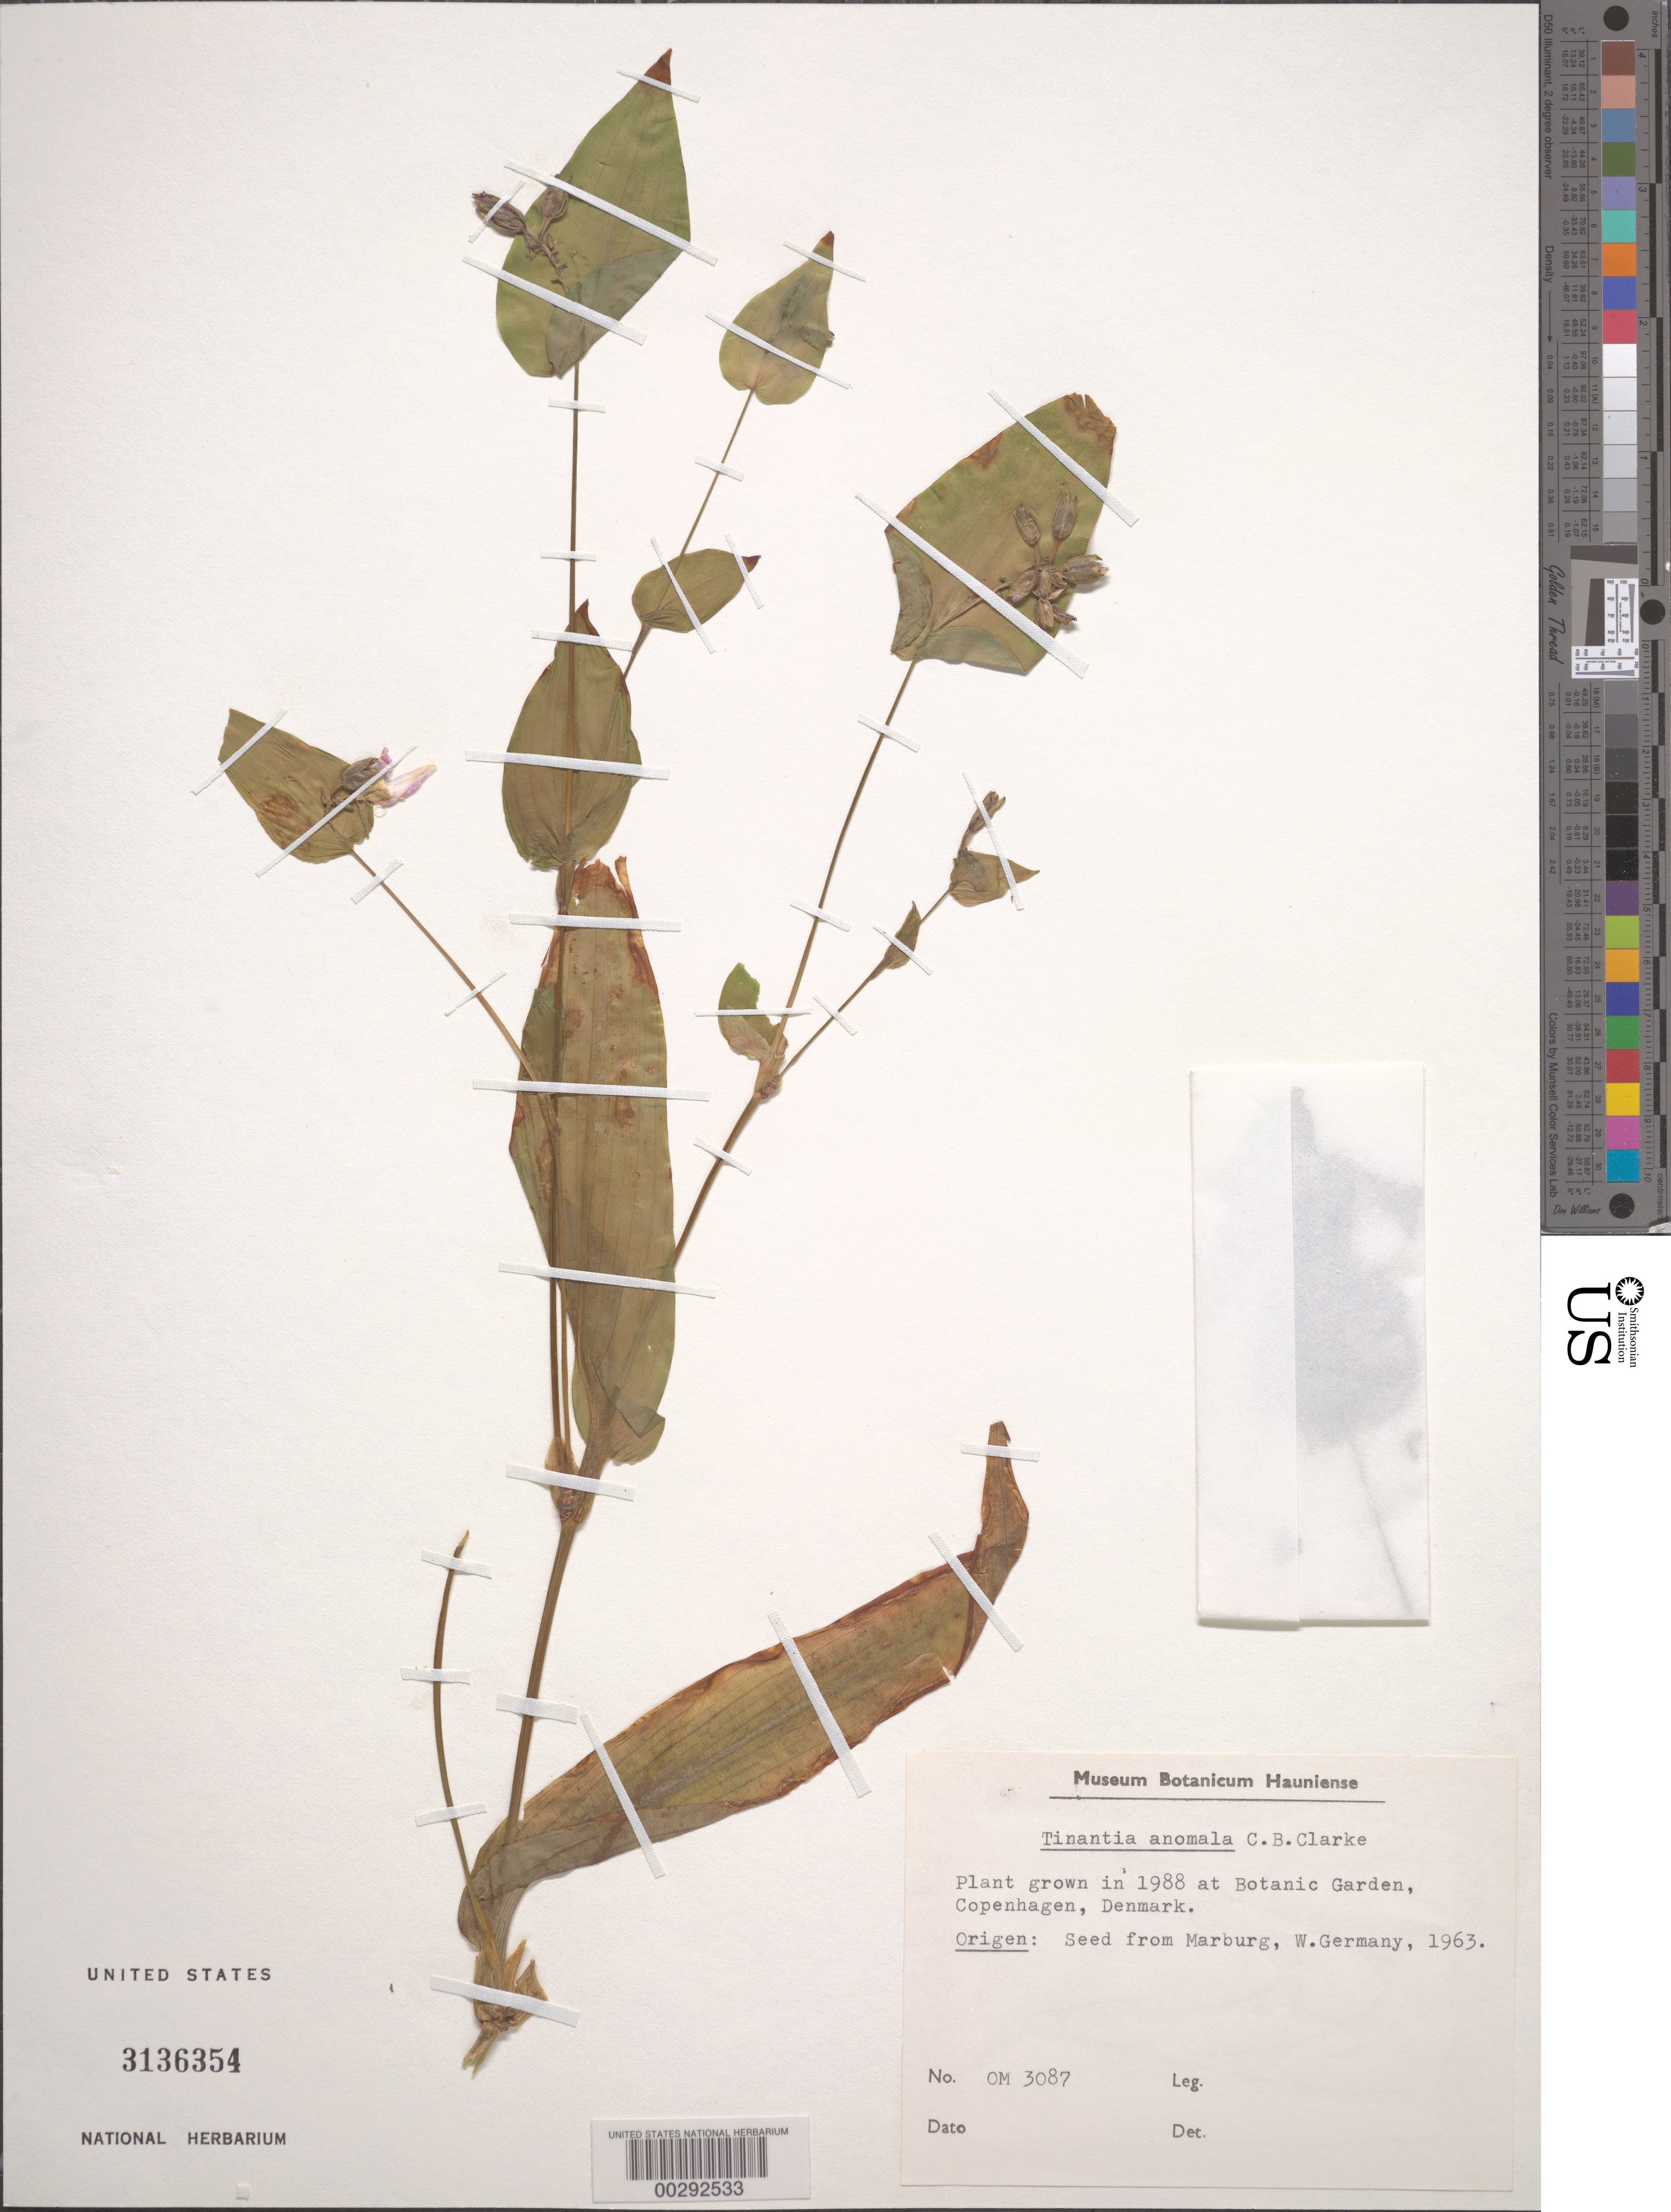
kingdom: Plantae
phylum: Tracheophyta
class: Liliopsida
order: Commelinales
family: Commelinaceae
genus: Tinantia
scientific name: Tinantia anomala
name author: (Torr.) C.B. Clarke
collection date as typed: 1963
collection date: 1963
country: Germany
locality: Marburg, "west germany"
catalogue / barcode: US 3136354